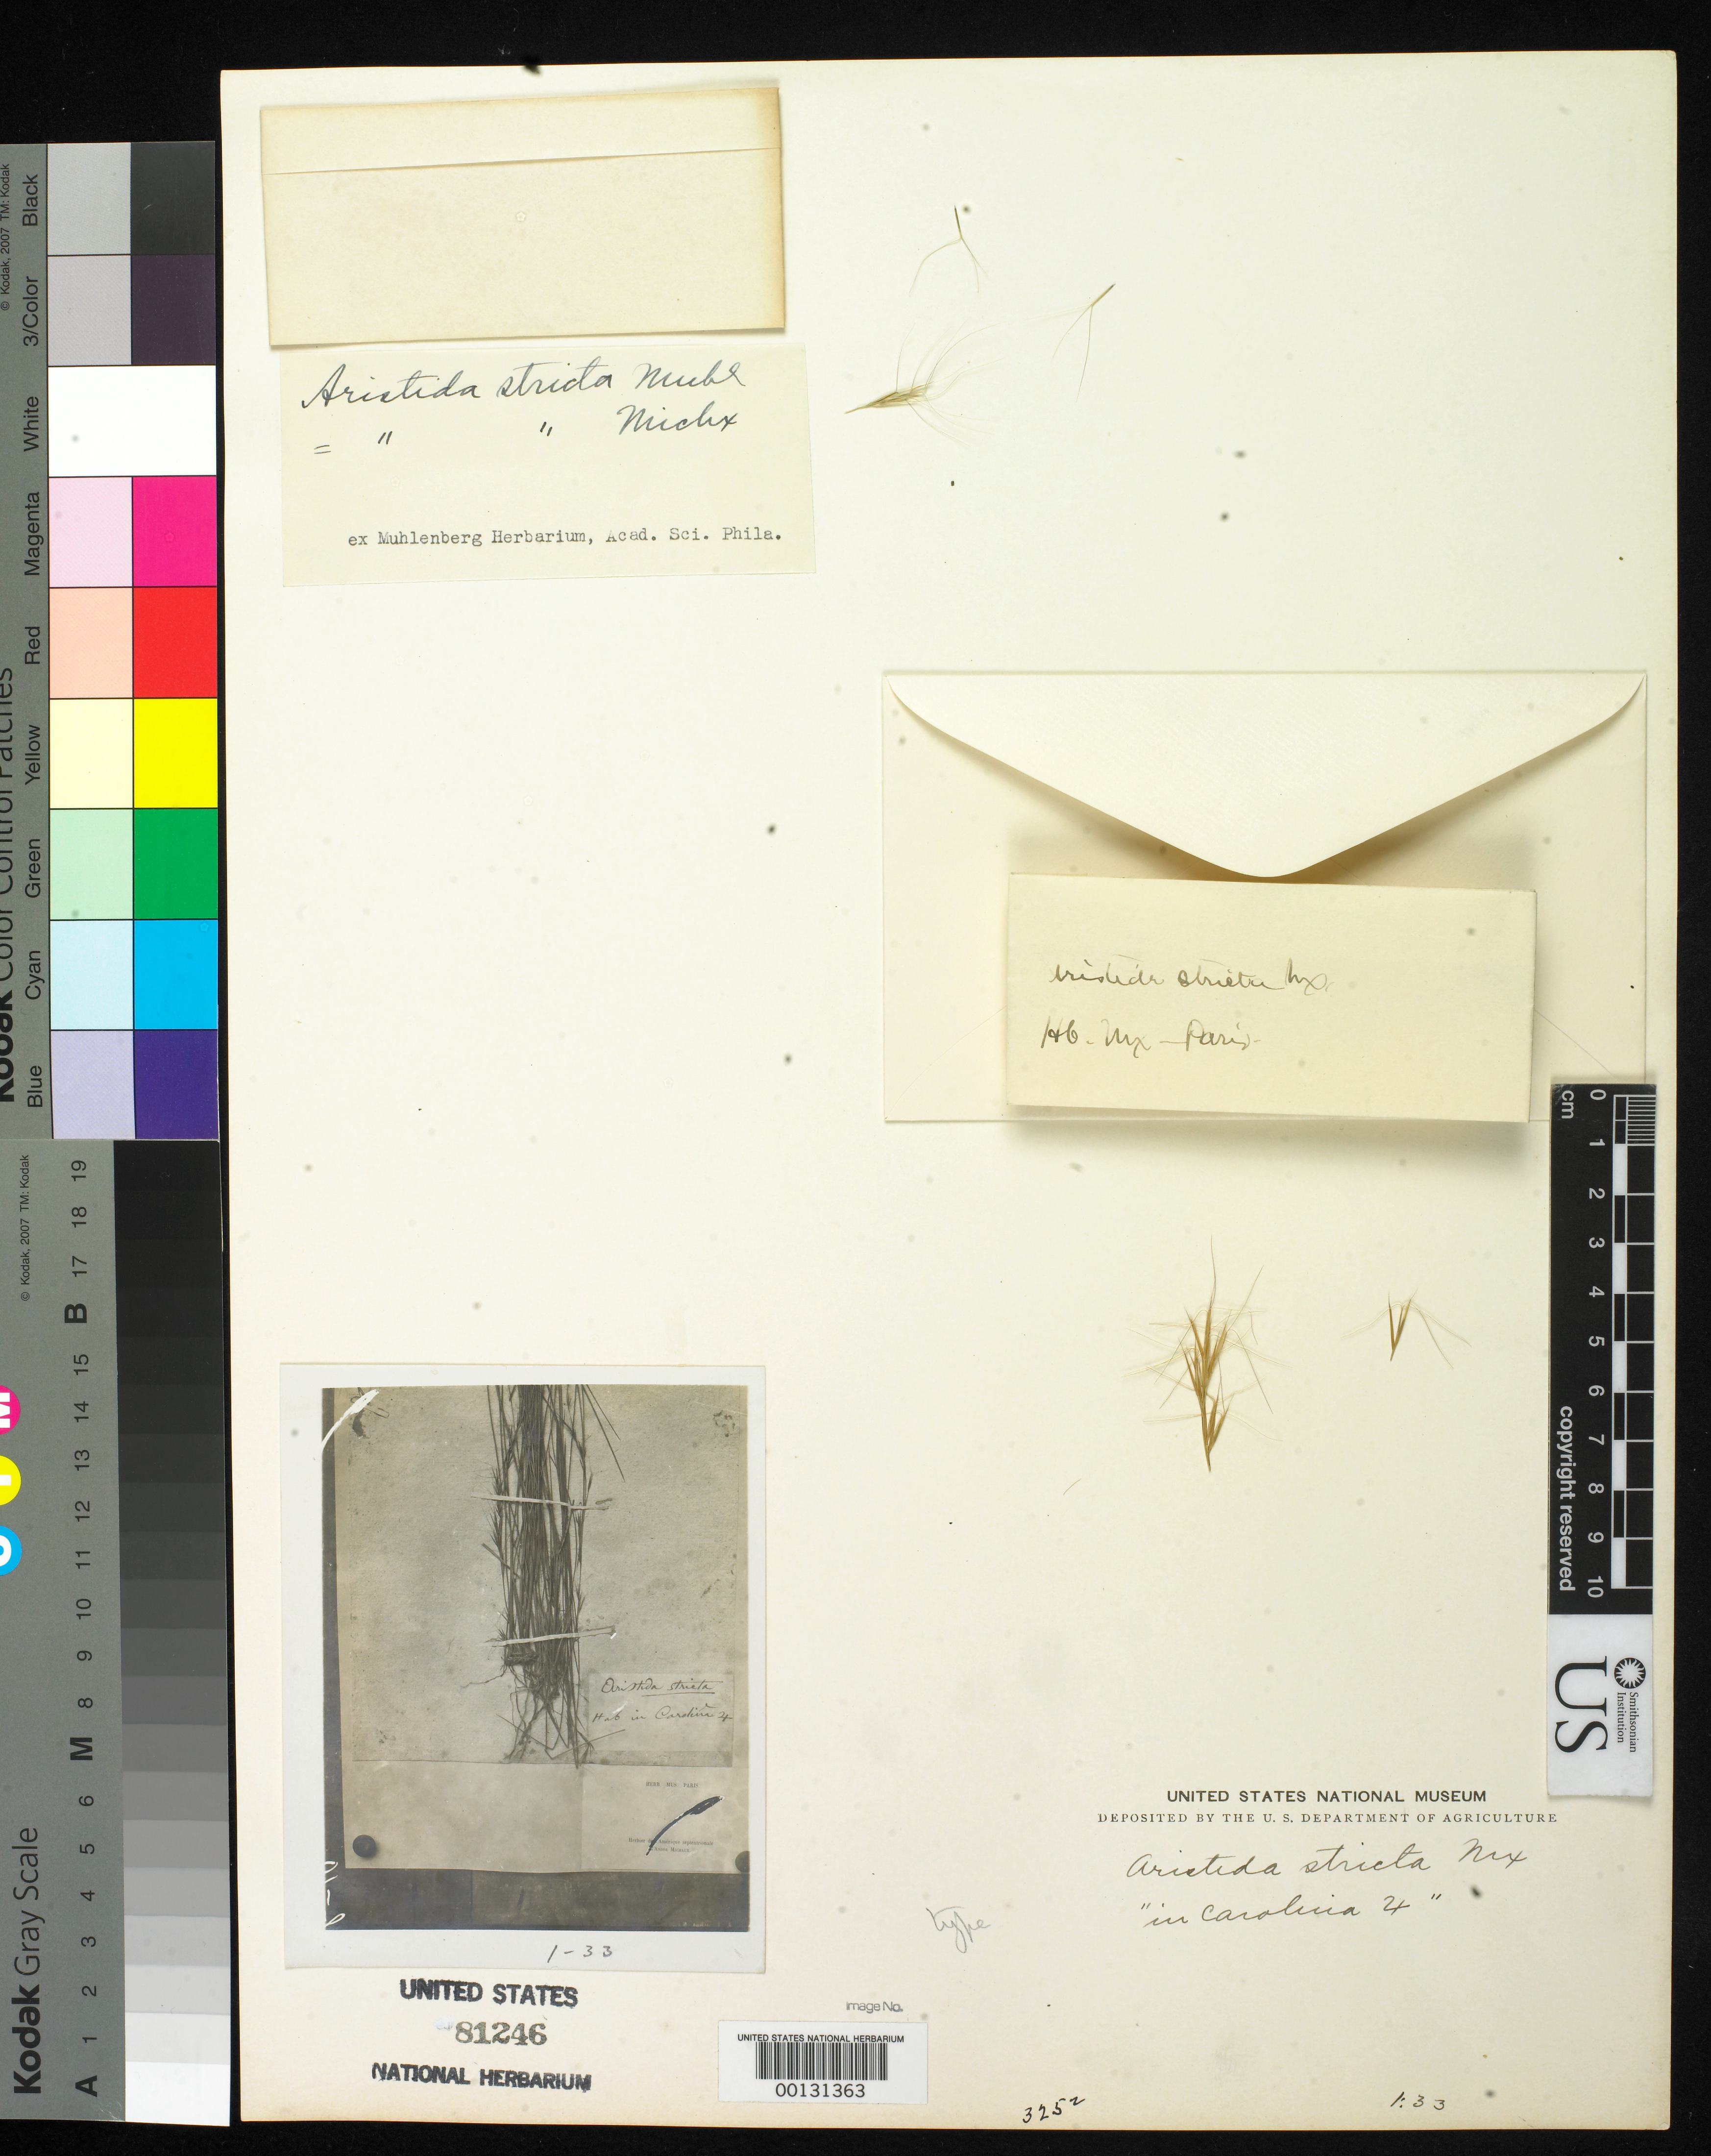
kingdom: Plantae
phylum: Tracheophyta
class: Liliopsida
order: Poales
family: Poaceae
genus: Aristida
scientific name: Aristida stricta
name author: Michx.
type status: Type Fragment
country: United States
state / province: South Carolina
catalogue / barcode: US 81246